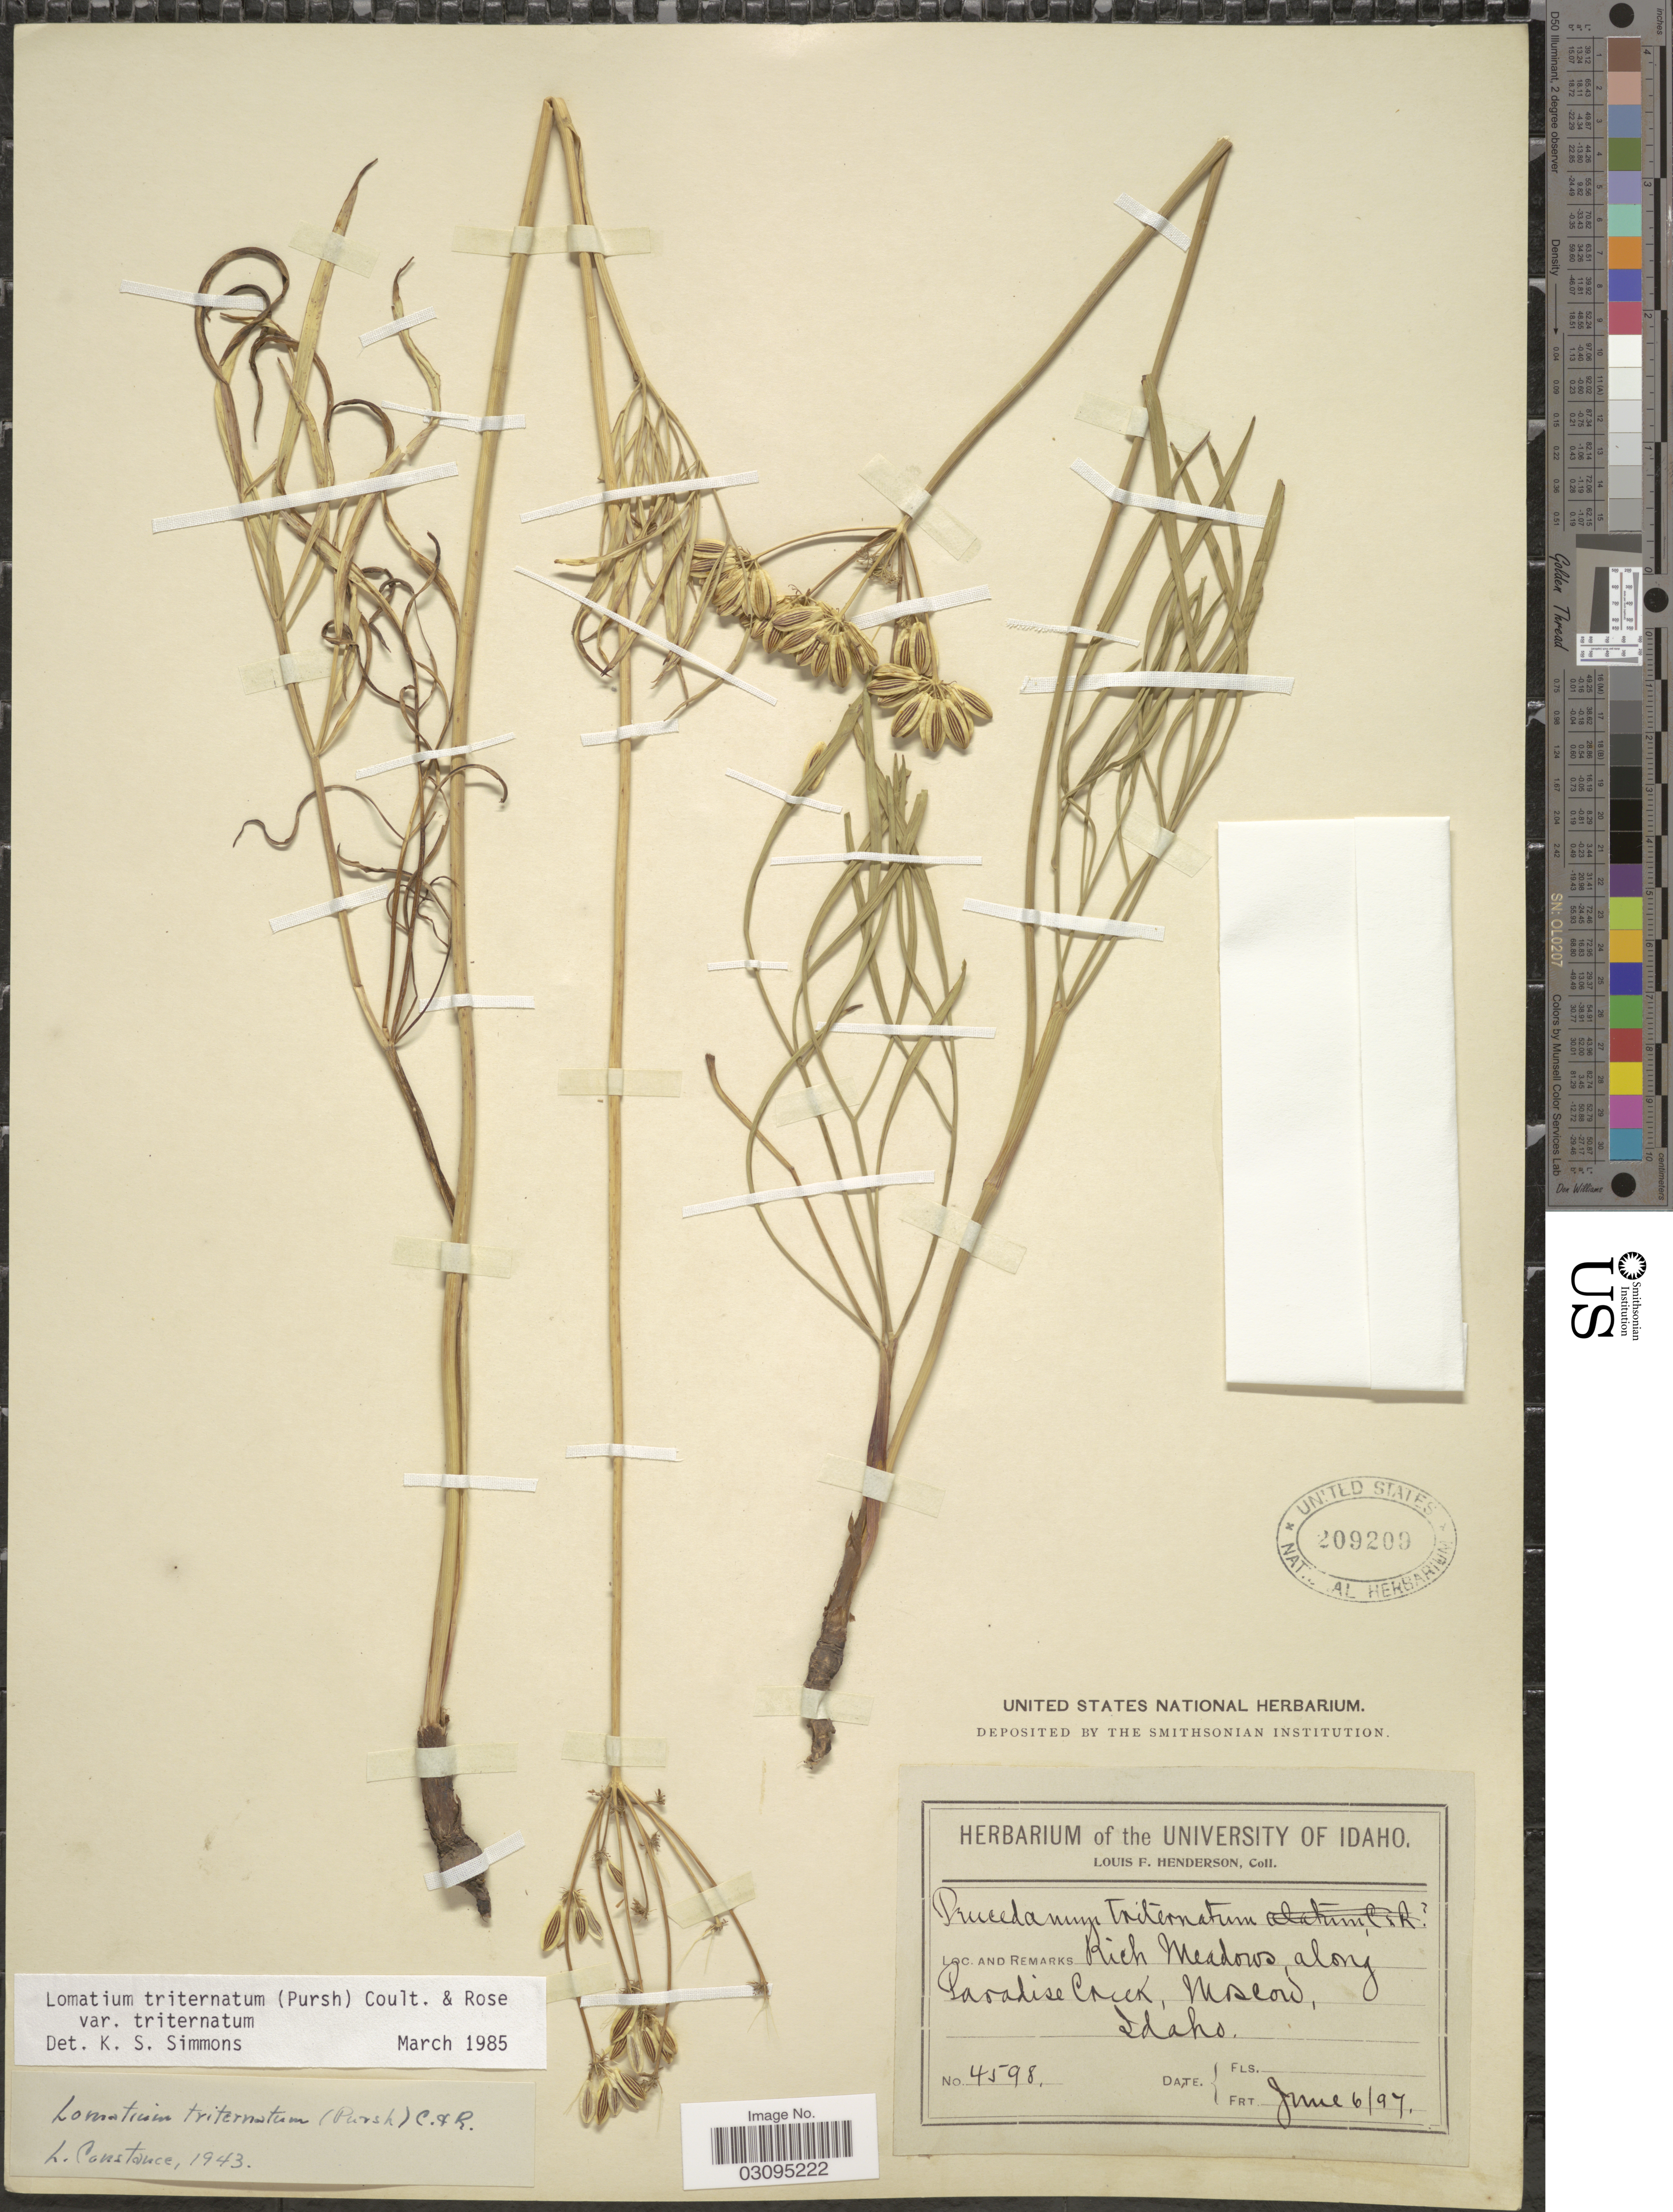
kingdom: Plantae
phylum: Tracheophyta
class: Magnoliopsida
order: Apiales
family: Apiaceae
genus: Lomatium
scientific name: Lomatium triternatum var. triternatum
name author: (Pursh) J.M. Coult. & Rose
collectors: L. Henderson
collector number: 4598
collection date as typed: Transcribed d/m/y: 6/6/97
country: United States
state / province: Idaho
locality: Rich meadows along Paradise Creek, Moscow.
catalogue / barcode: US 209209